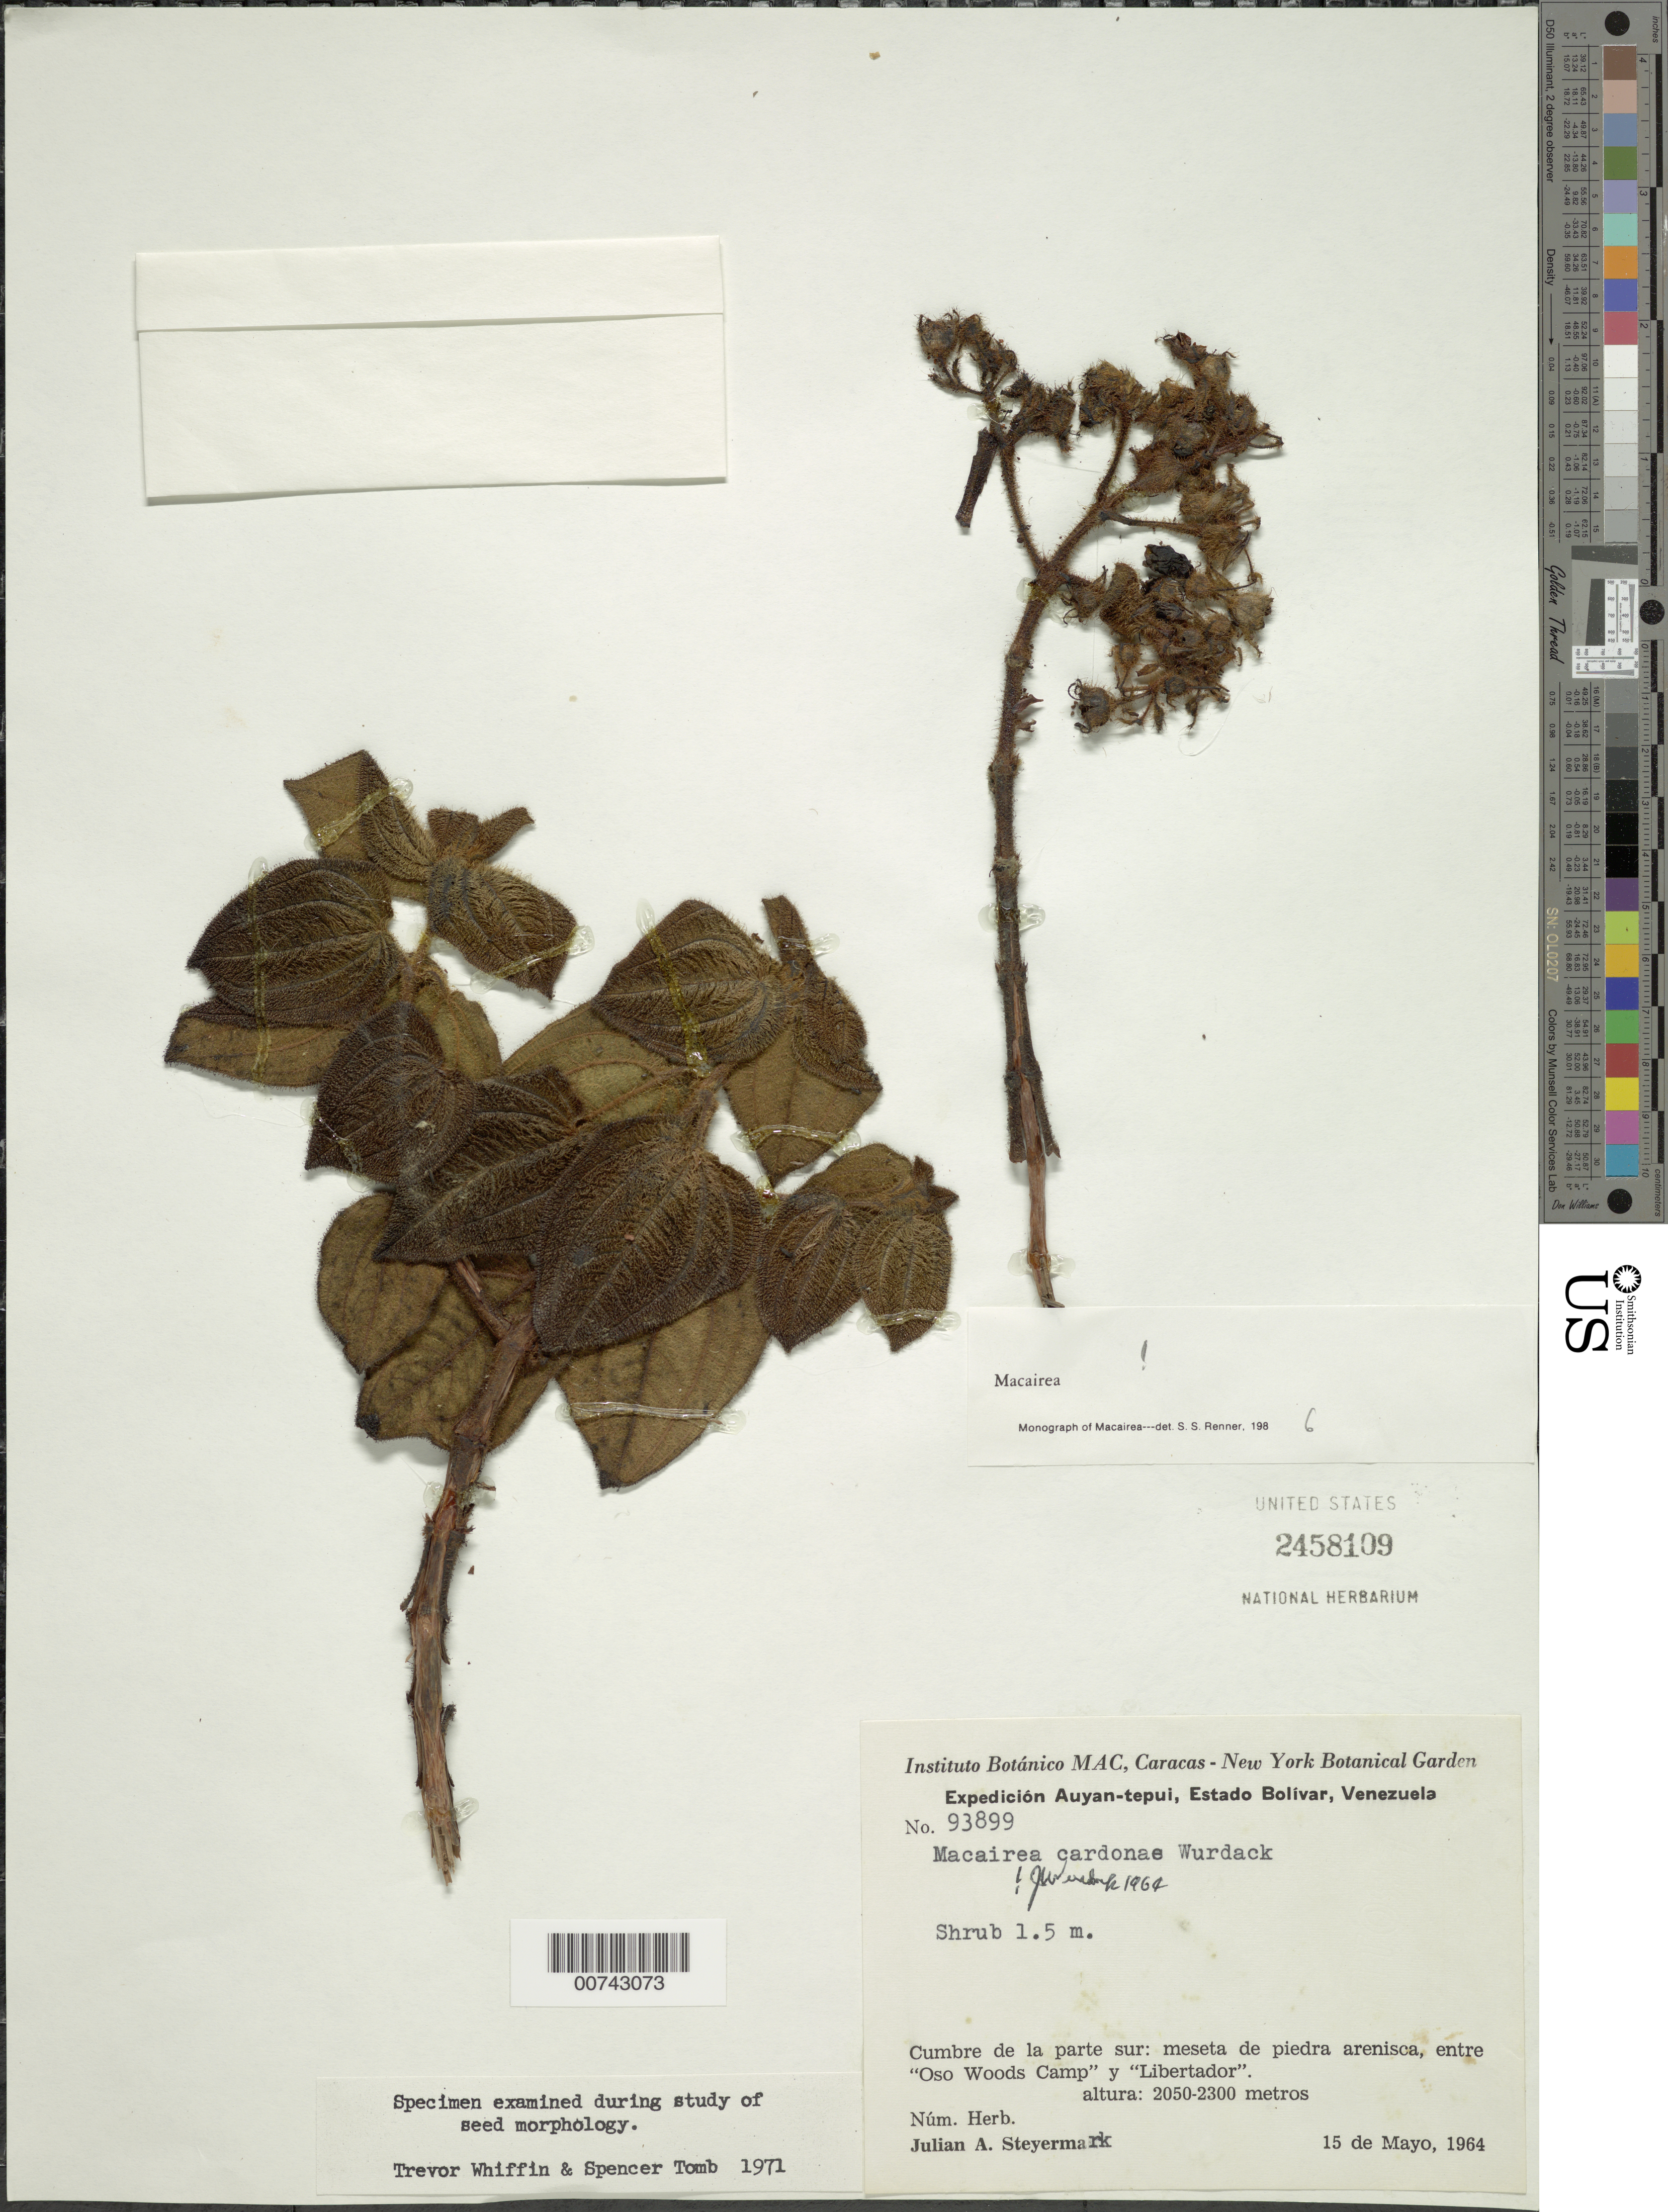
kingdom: Plantae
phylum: Tracheophyta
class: Magnoliopsida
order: Myrtales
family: Melastomataceae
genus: Macairea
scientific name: Macairea cardonae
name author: Wurdack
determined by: Wurdack, John J., (US), US (UNITED STATES)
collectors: J. Steyermark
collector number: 93899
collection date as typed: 15-May-64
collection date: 1964-05-15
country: Venezuela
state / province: Bolívar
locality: Auyan-tepuí, cumbre de la parte sur; entre Oso Woods Camp y Libertador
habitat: Meseta de piedra arenisca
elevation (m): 2050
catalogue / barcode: US 2458109